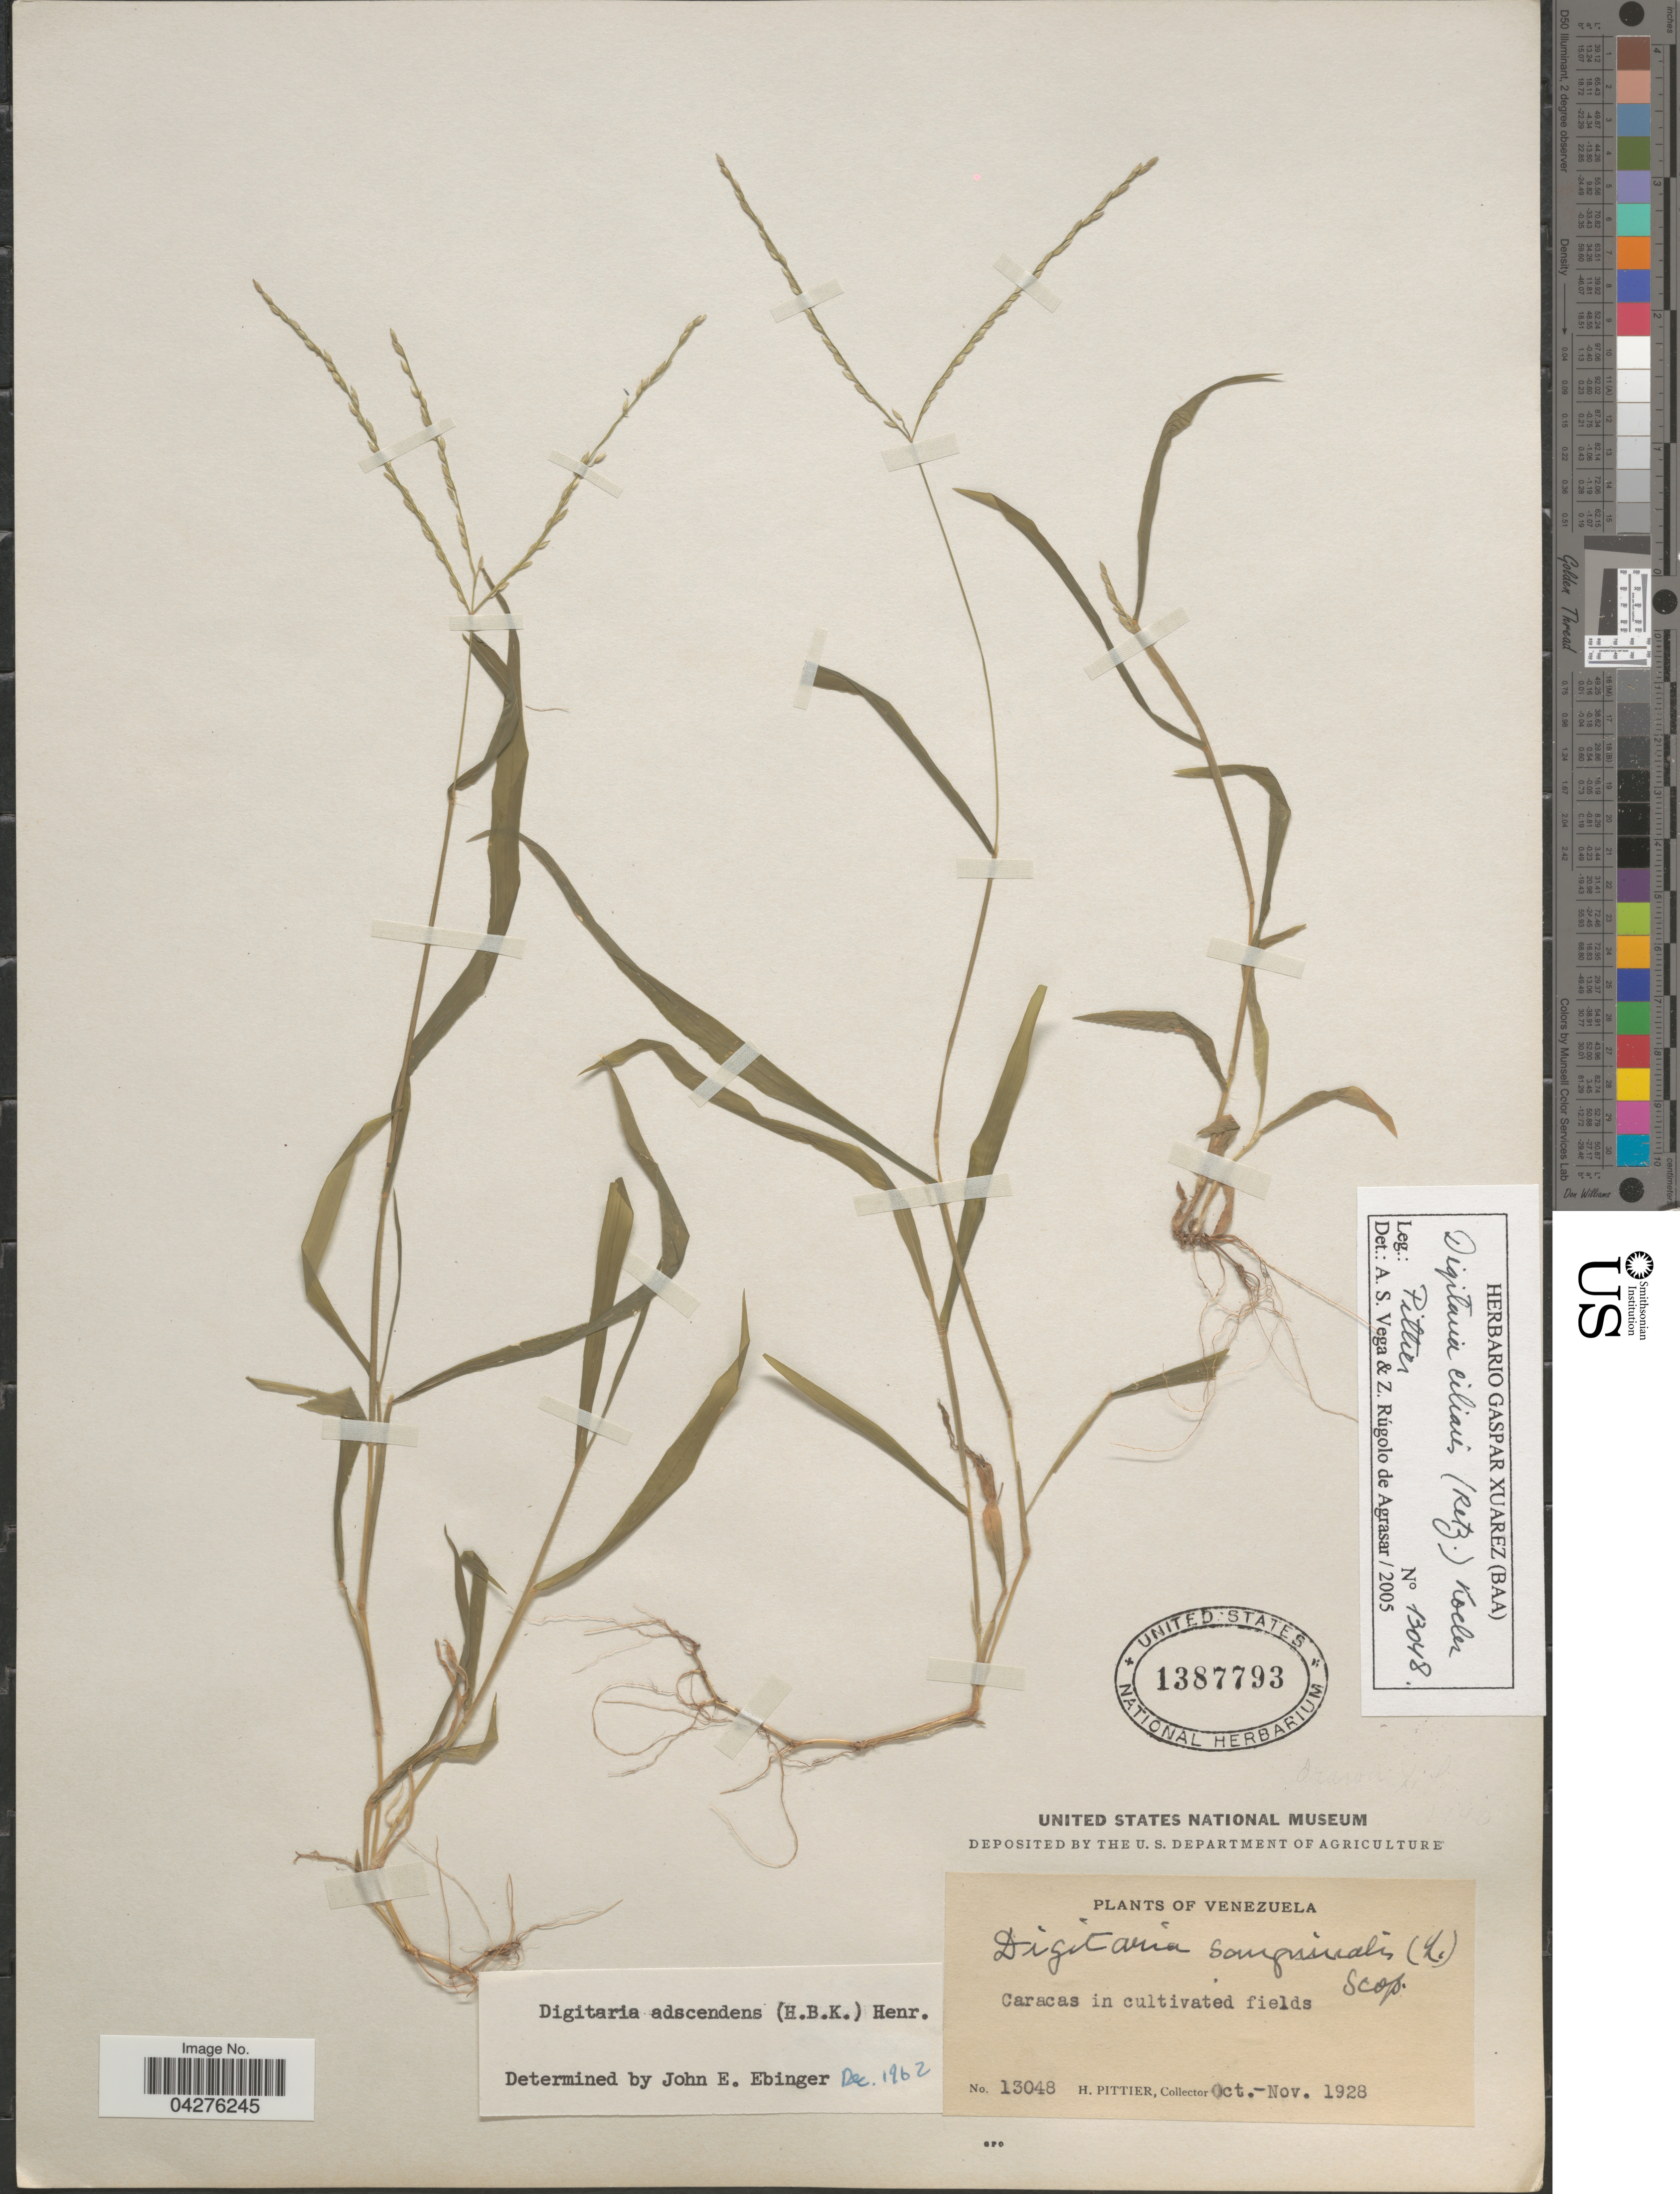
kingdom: Plantae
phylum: Tracheophyta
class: Liliopsida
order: Poales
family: Poaceae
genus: Digitaria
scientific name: Digitaria ciliaris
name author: (Retz.) Koeler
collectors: H. F. Pittier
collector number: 13048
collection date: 1928-10/1928-11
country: Venezuela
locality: Caracas in cultivated fields.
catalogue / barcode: US 1387793